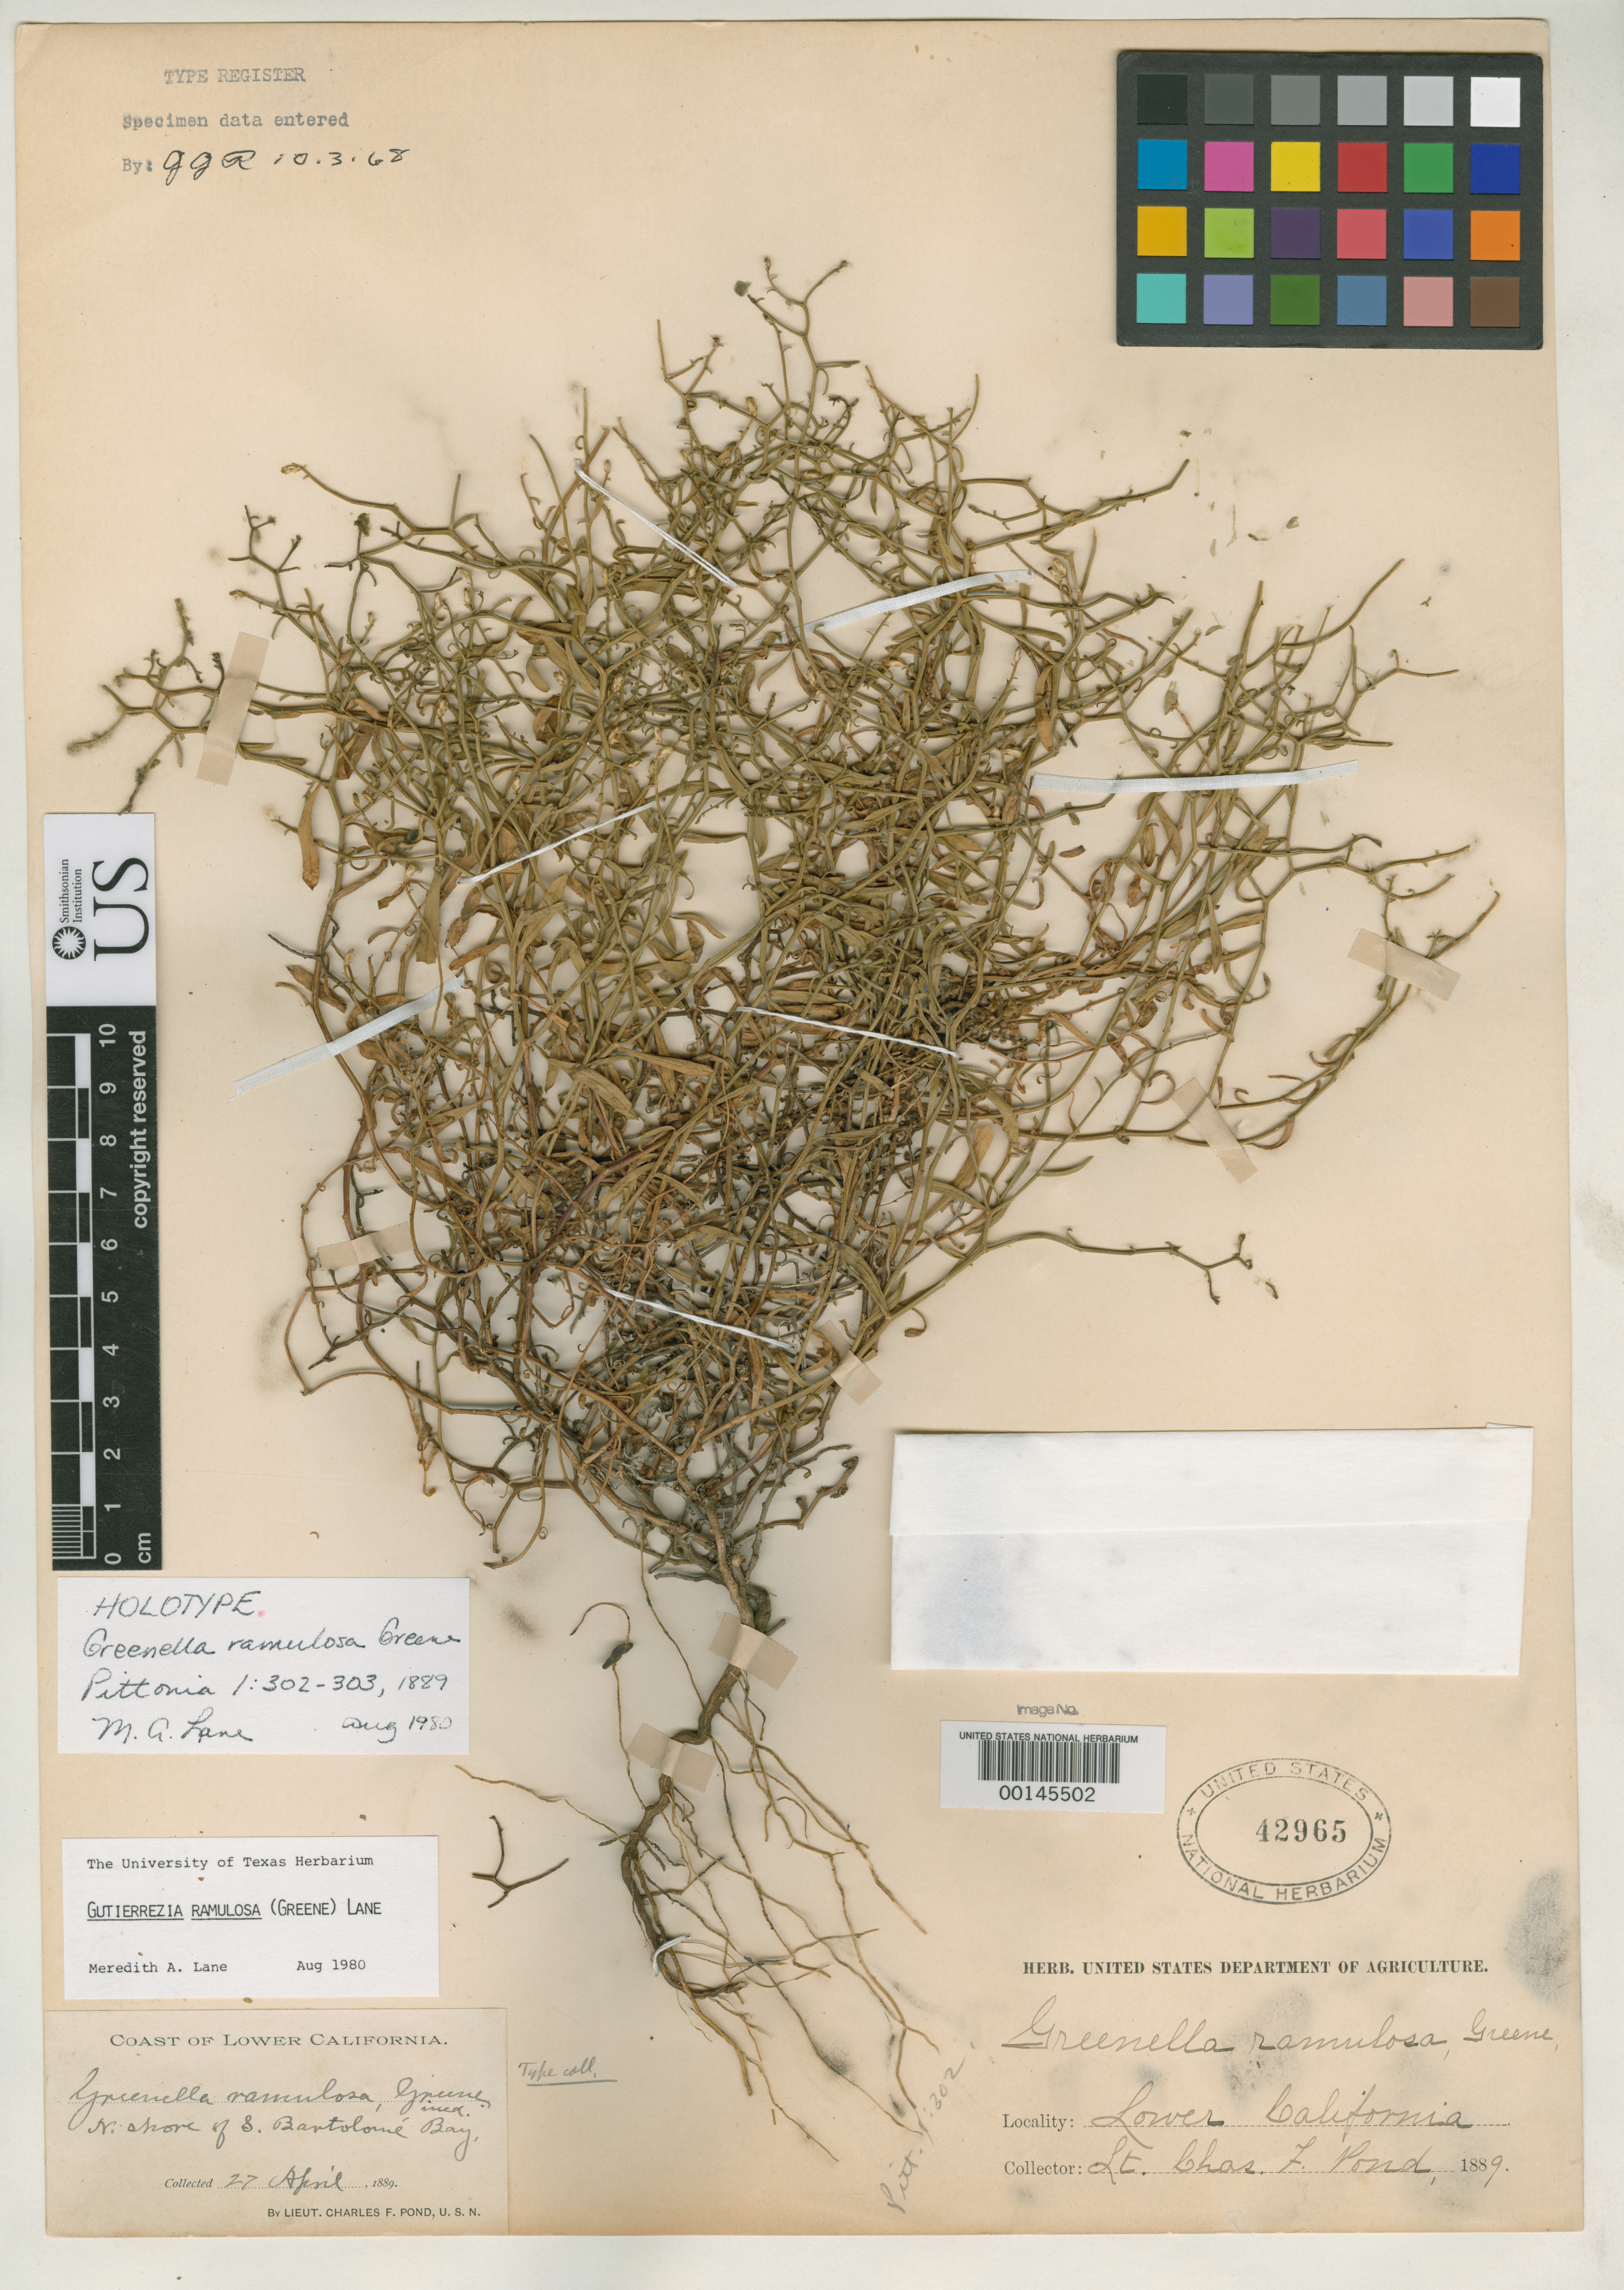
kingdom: Plantae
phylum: Tracheophyta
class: Magnoliopsida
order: Asterales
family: Asteraceae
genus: Greenella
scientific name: Greenella ramulosa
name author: Greene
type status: Isotype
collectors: C. Pond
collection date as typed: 27 Apr 1889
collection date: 1889-04-27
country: Mexico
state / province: Baja California Sur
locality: San Bartolome Bay.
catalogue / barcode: US 42965